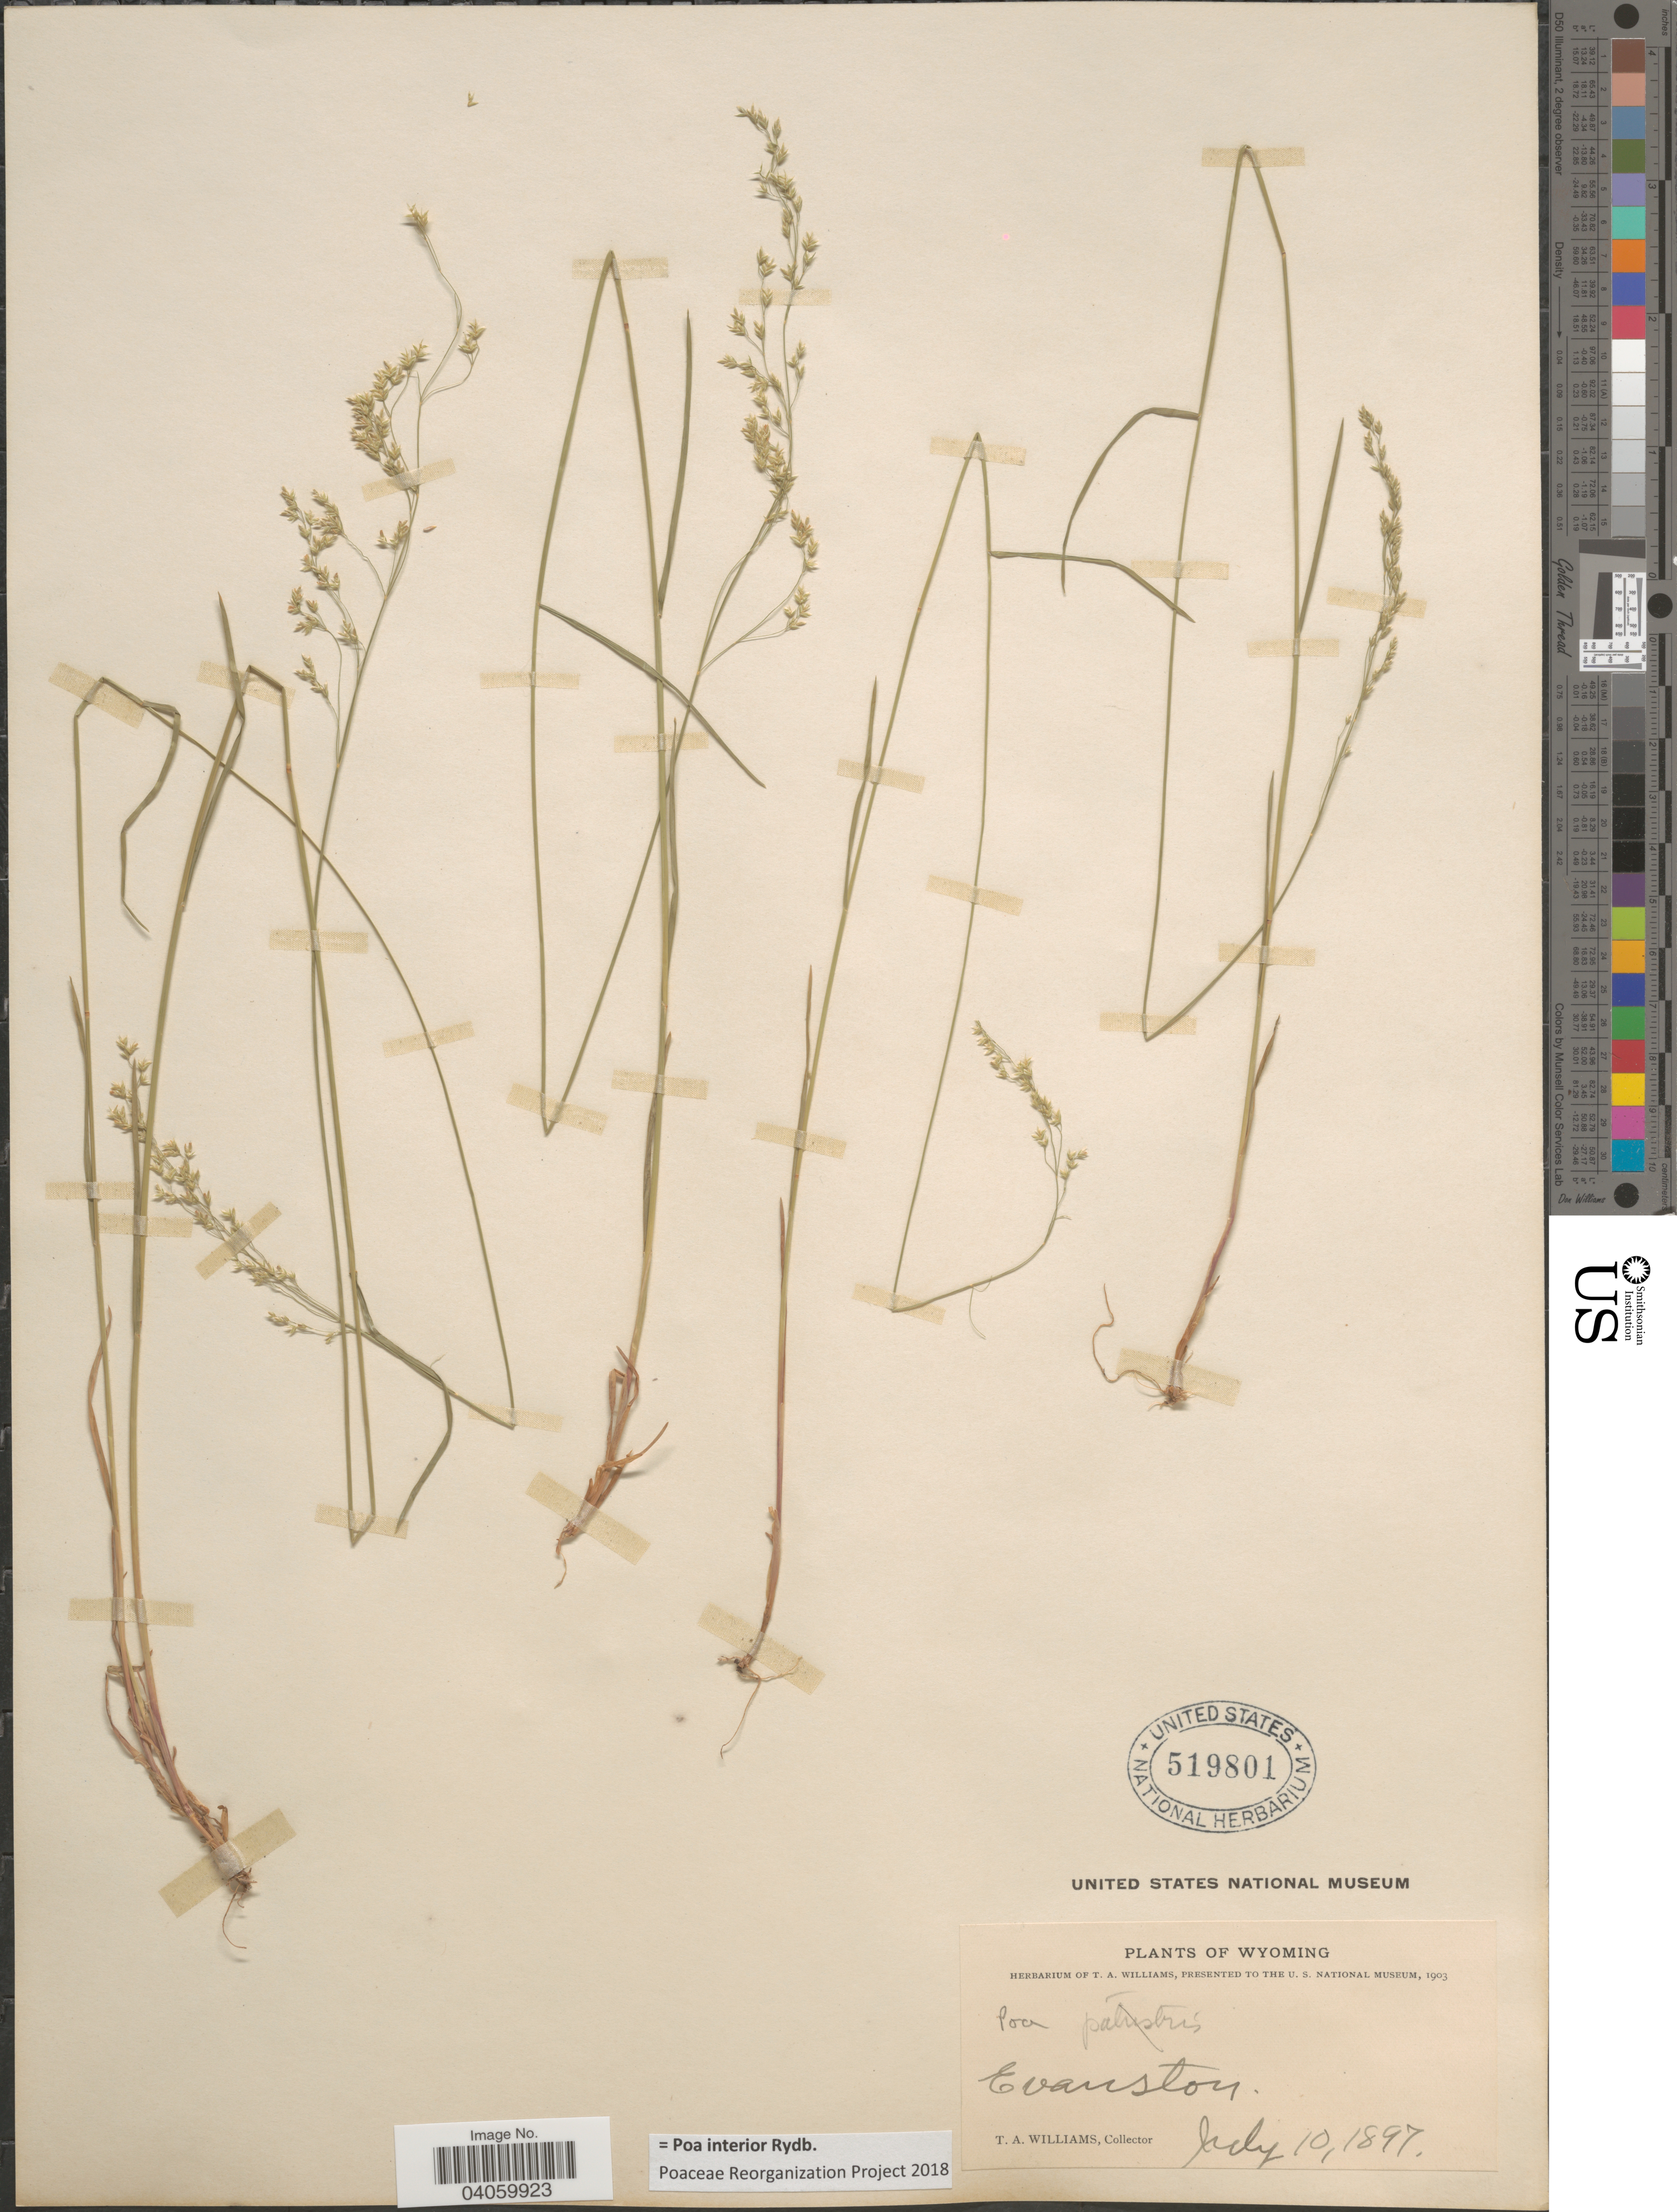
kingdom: Plantae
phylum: Tracheophyta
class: Liliopsida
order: Poales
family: Poaceae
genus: Poa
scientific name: Poa interior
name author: Rydb.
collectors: T. Williams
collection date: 1897-07-10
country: United States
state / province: Wyoming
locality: Evanston.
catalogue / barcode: US 519801